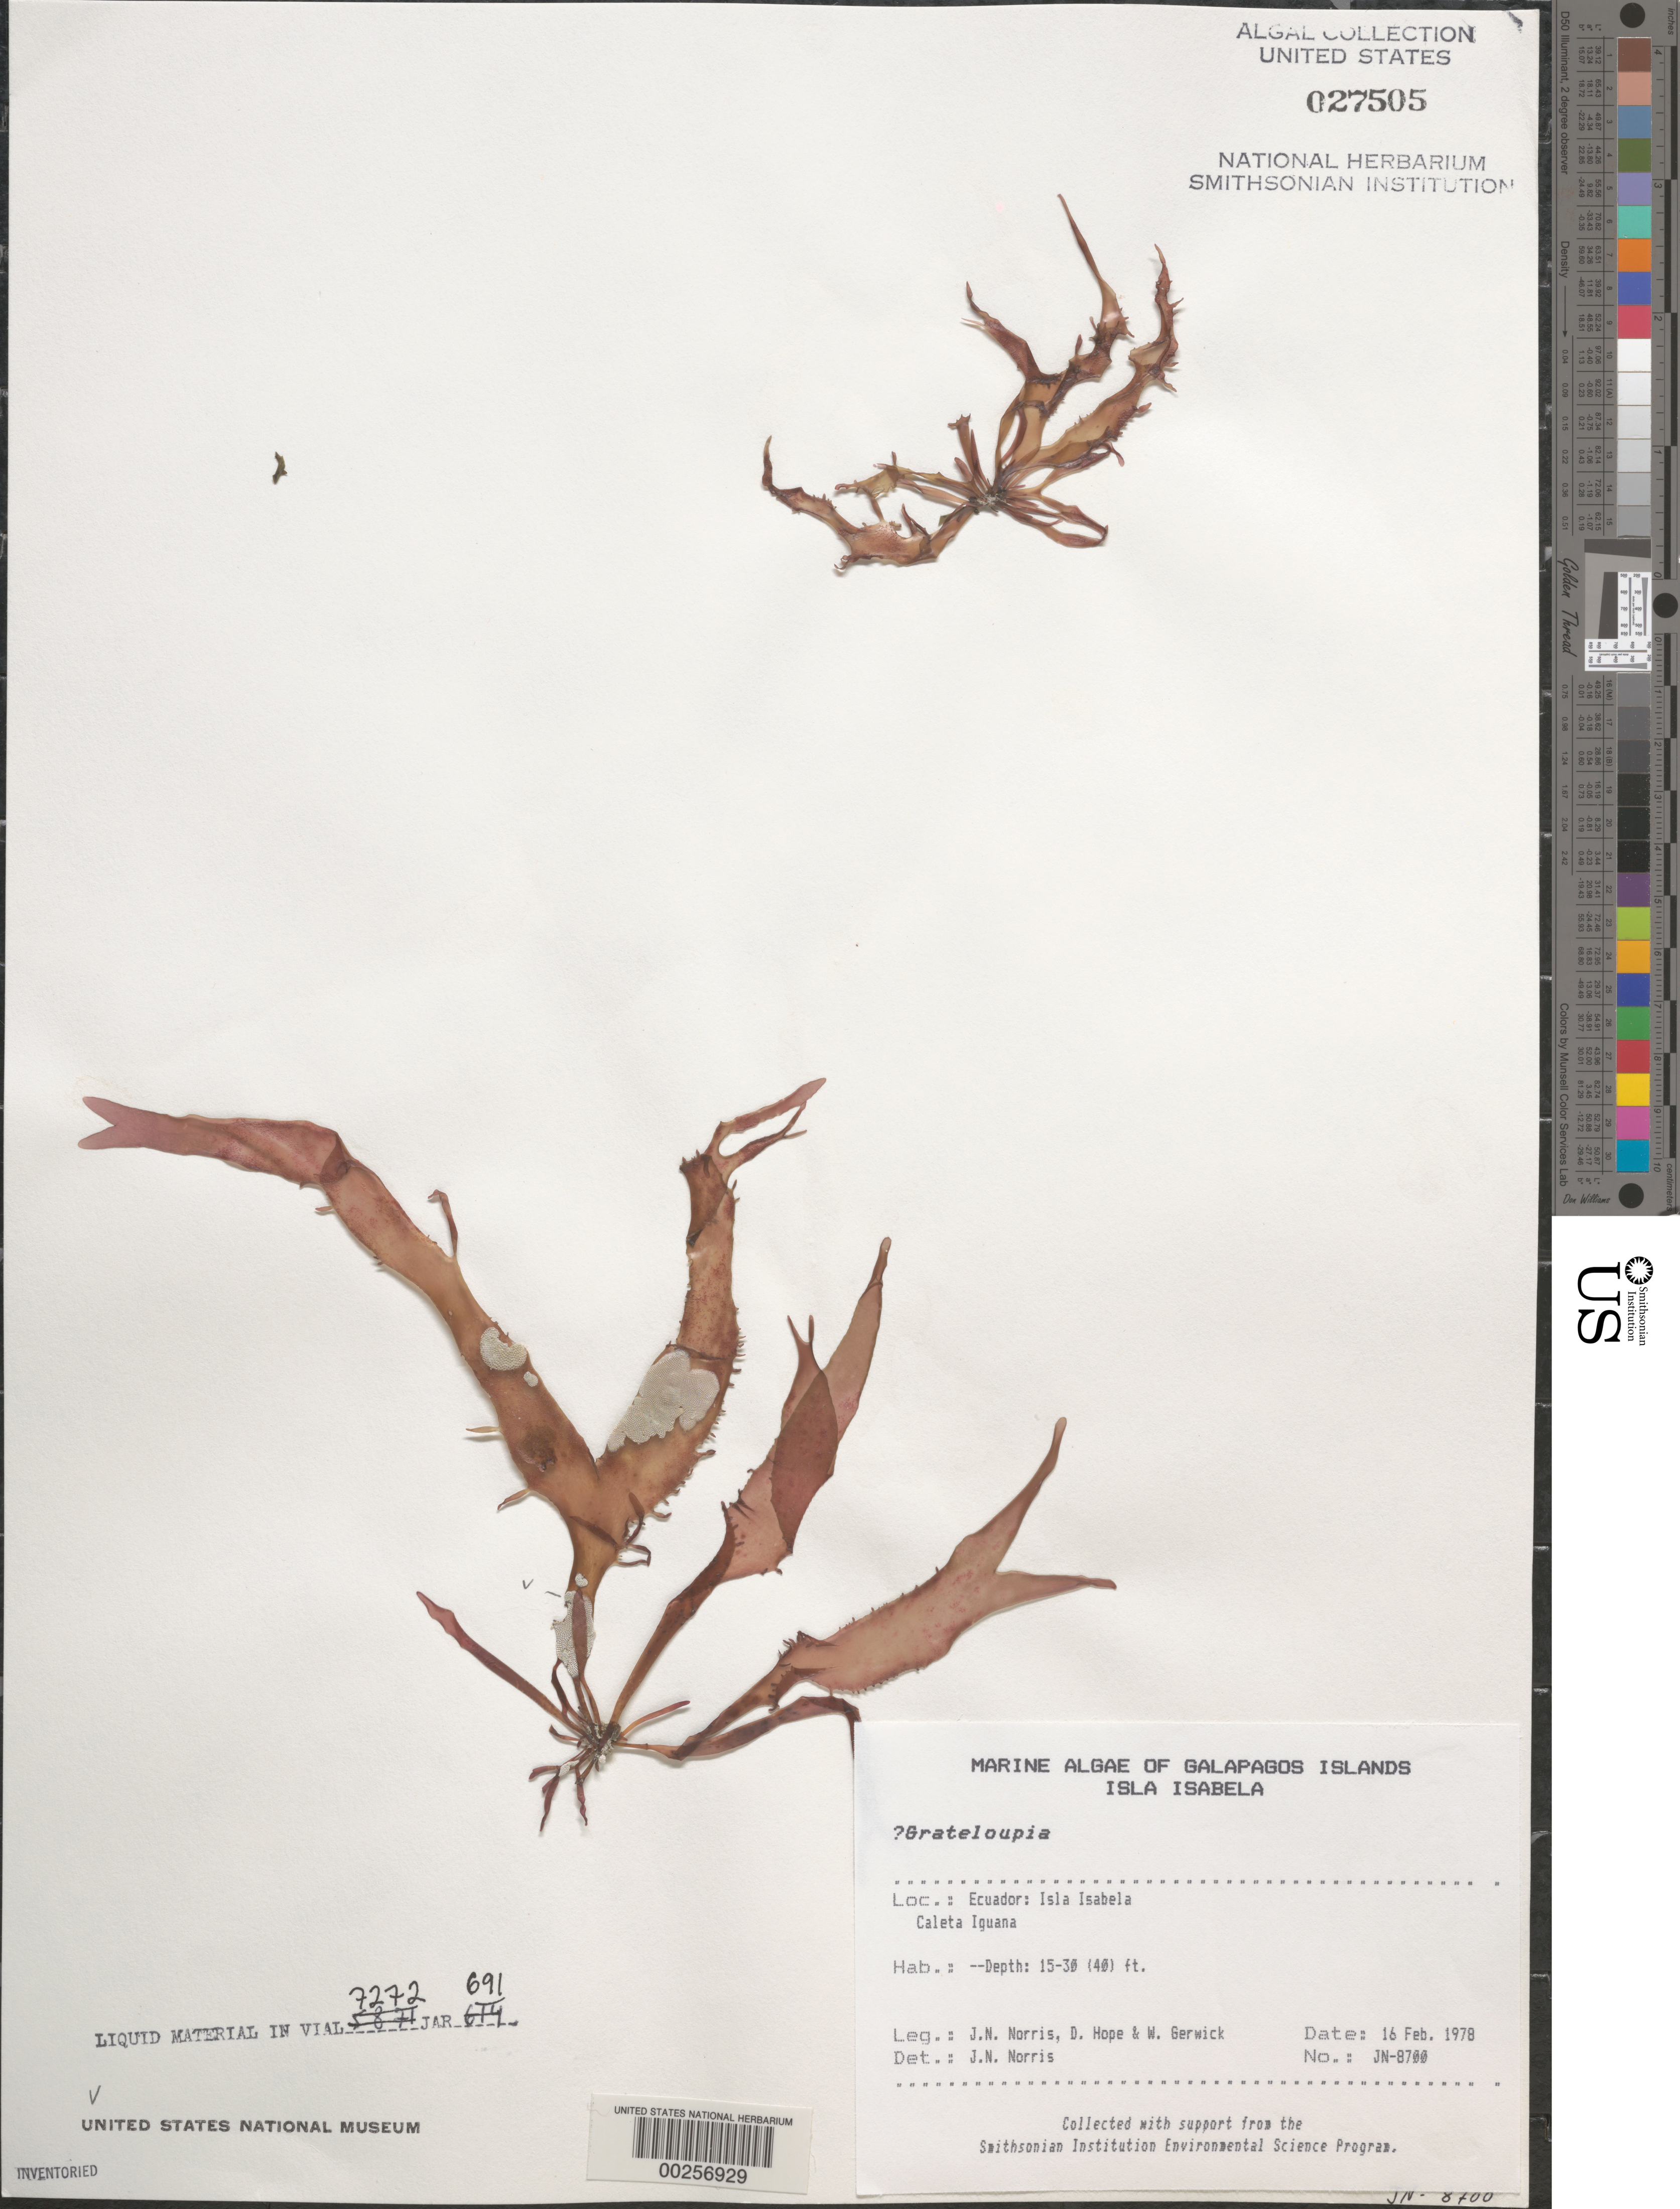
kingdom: Plantae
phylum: Rhodophyta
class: Florideophyceae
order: Halymeniales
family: Halymeniaceae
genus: Grateloupia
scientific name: Grateloupia sp.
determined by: Norris, James N.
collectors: J. N. Norris, D. Hope & W. Gerwick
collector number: JN-8700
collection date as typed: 16 Feb 1978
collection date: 1978-02-16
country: Ecuador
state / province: Colón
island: Isabela [Albemarle]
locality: Caleta Iguana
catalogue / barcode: US 27505